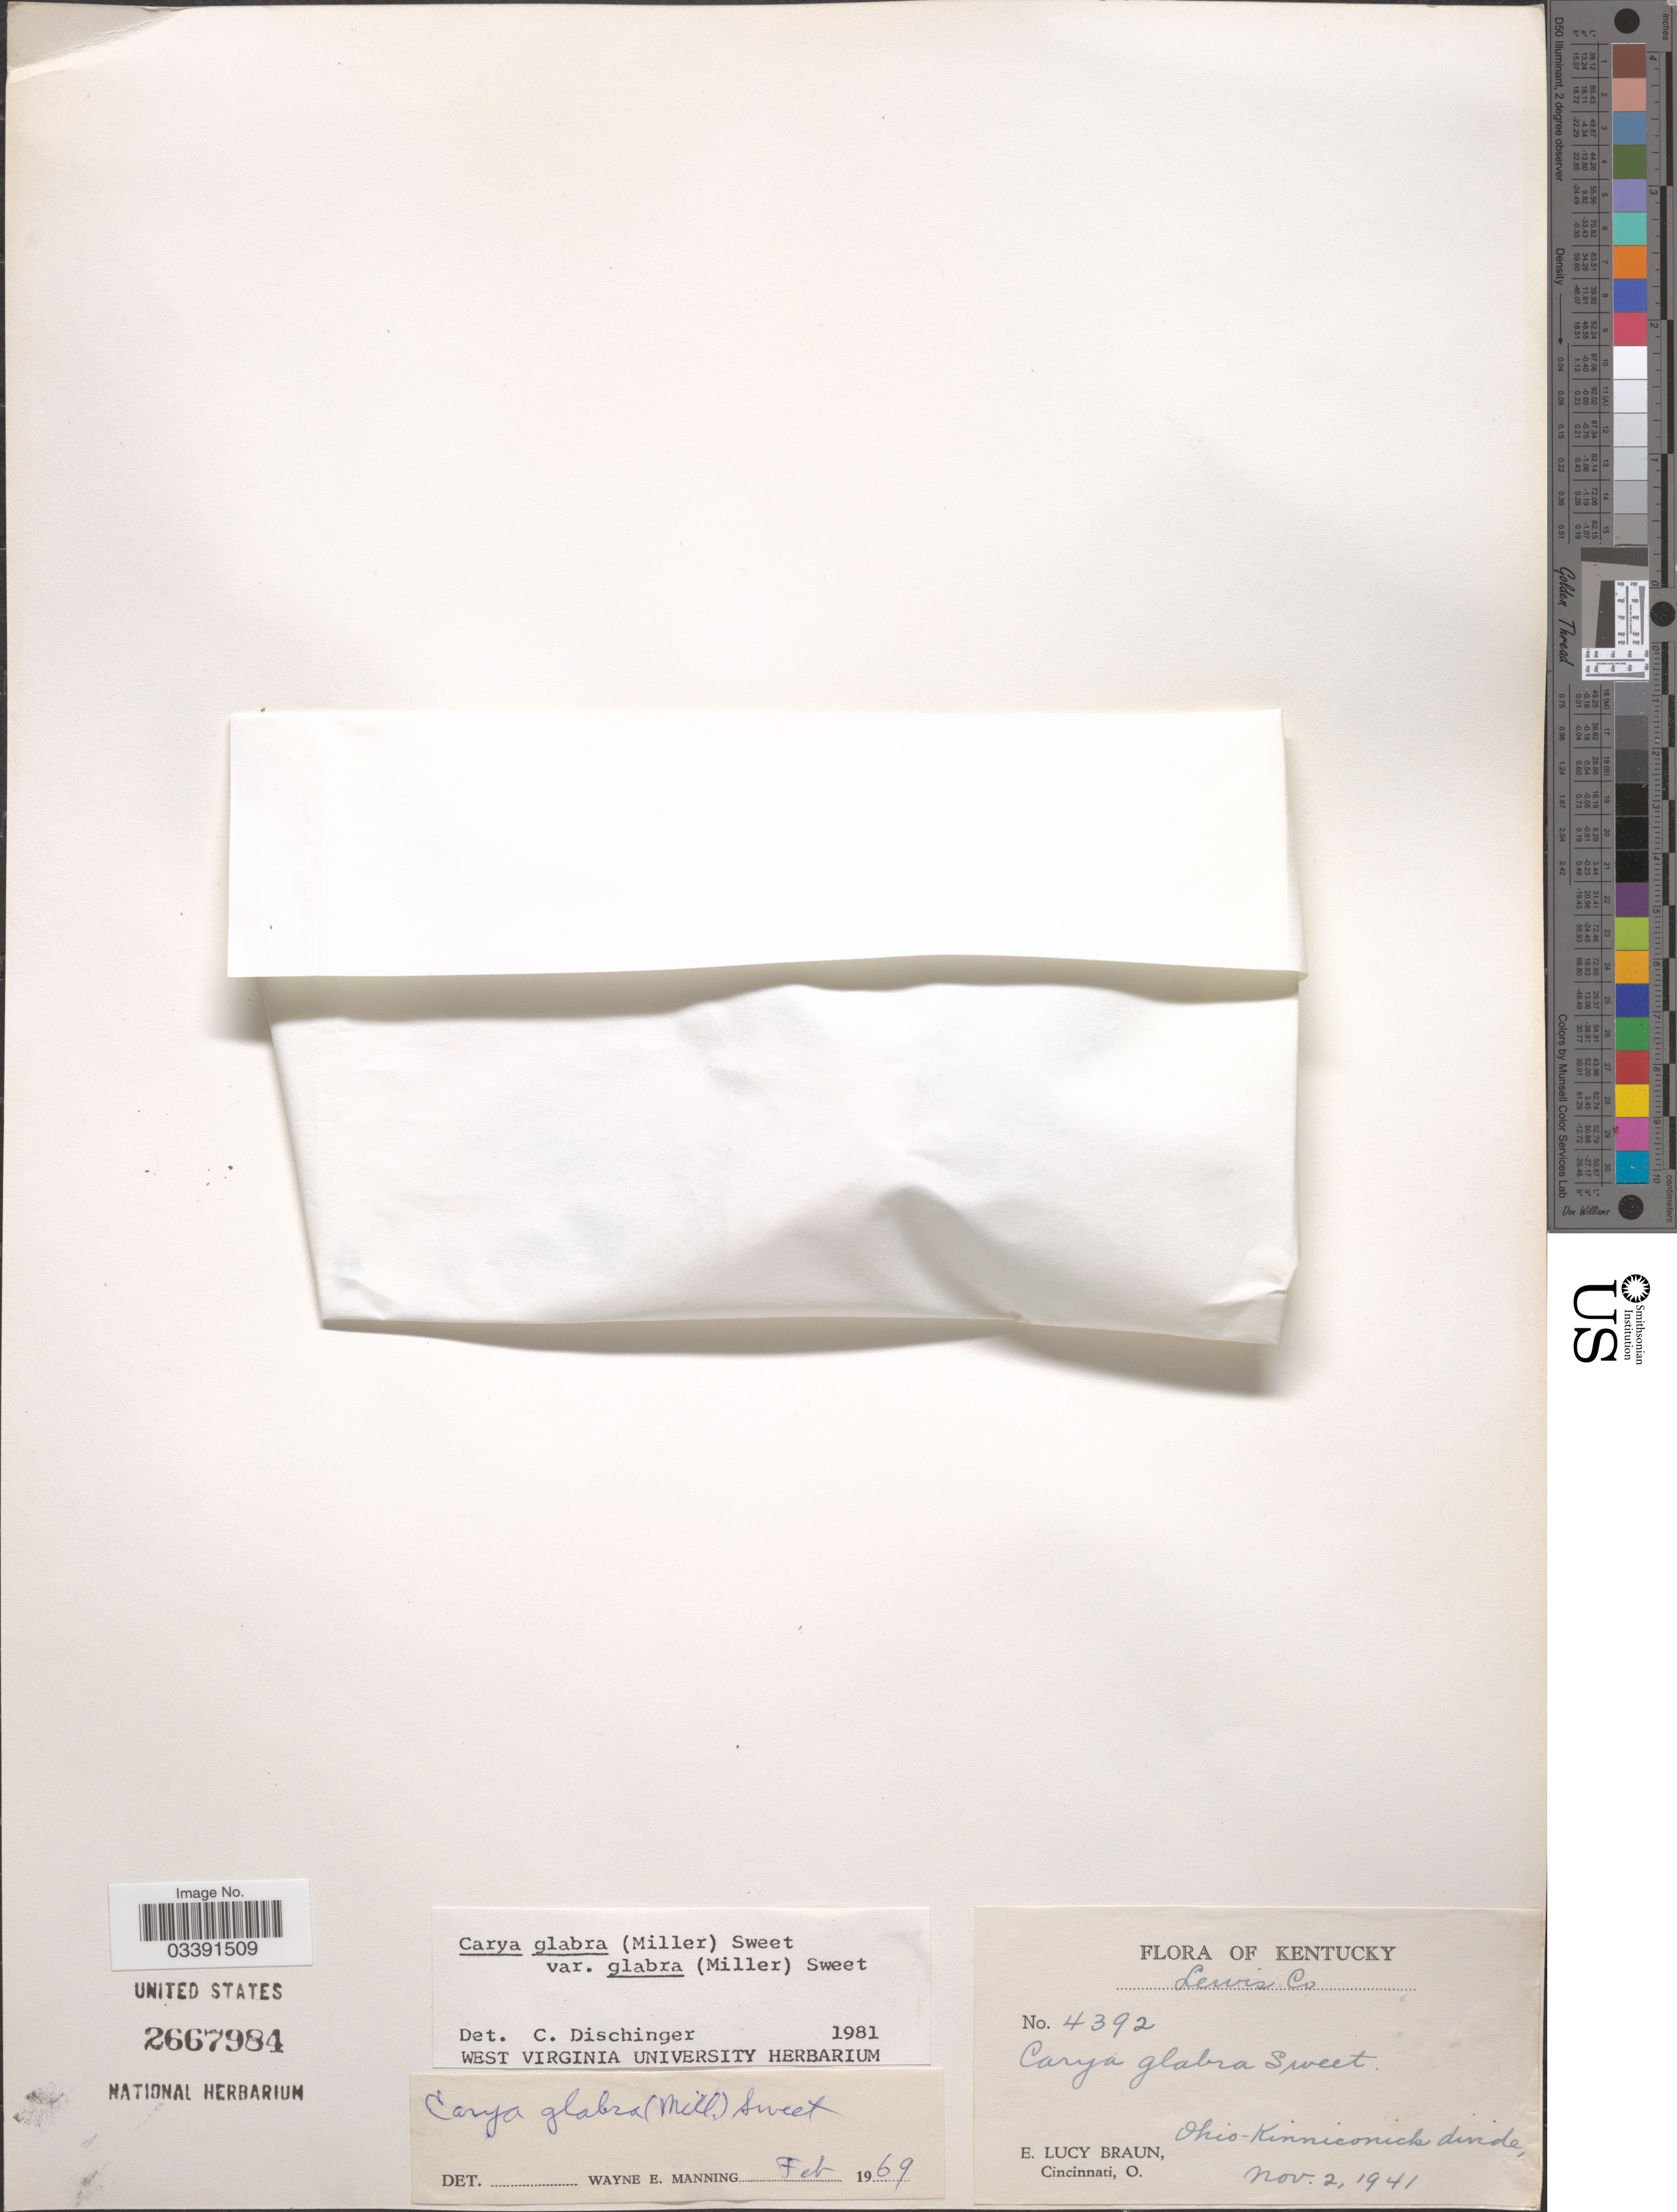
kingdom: Plantae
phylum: Tracheophyta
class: Magnoliopsida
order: Fagales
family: Juglandaceae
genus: Carya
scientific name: Carya glabra var. glabra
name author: (Mill.) Sweet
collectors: E. L. Braun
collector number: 4392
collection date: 1941-11-02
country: United States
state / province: Kentucky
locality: Lewis Co. Ohio-Kinniconick divide.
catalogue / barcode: US 2667984